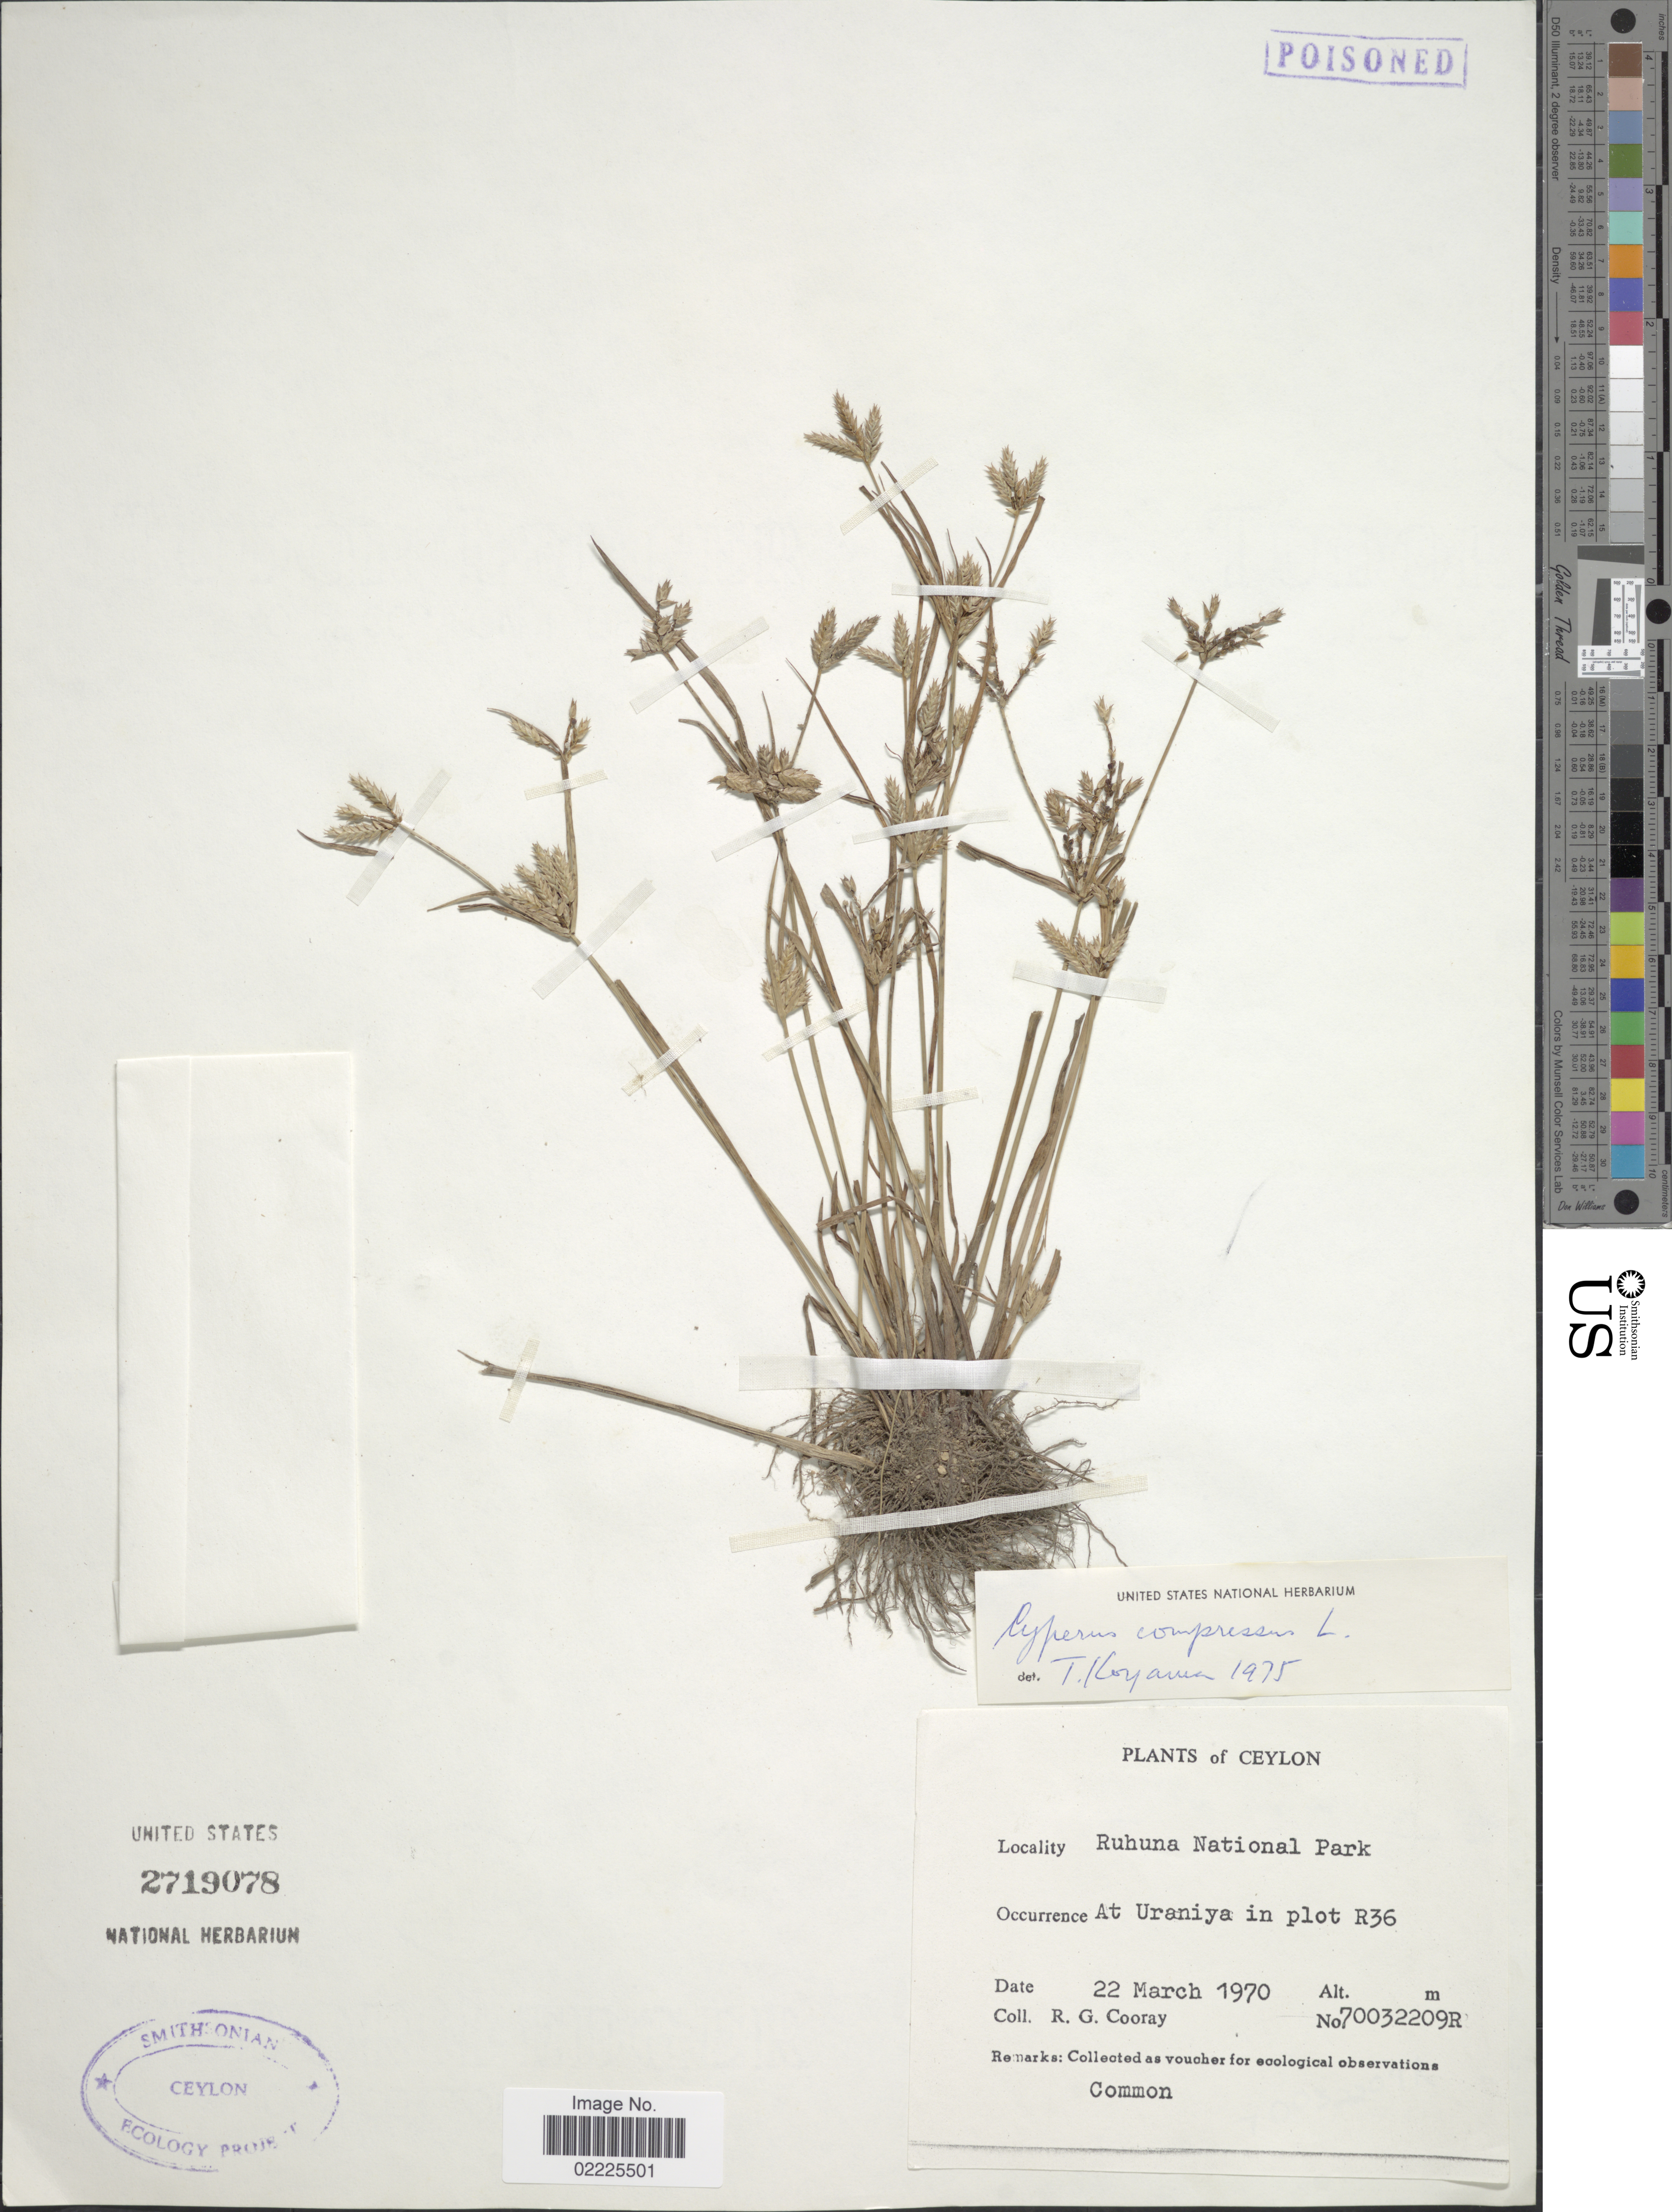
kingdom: Plantae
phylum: Tracheophyta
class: Liliopsida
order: Poales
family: Cyperaceae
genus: Cyperus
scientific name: Cyperus compressus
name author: L.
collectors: R. Cooray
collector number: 70032209R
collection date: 1970-03-22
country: Sri Lanka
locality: Ceylon, Ruhuna National Park, At Uraniya in plot R36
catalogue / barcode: US 2719078